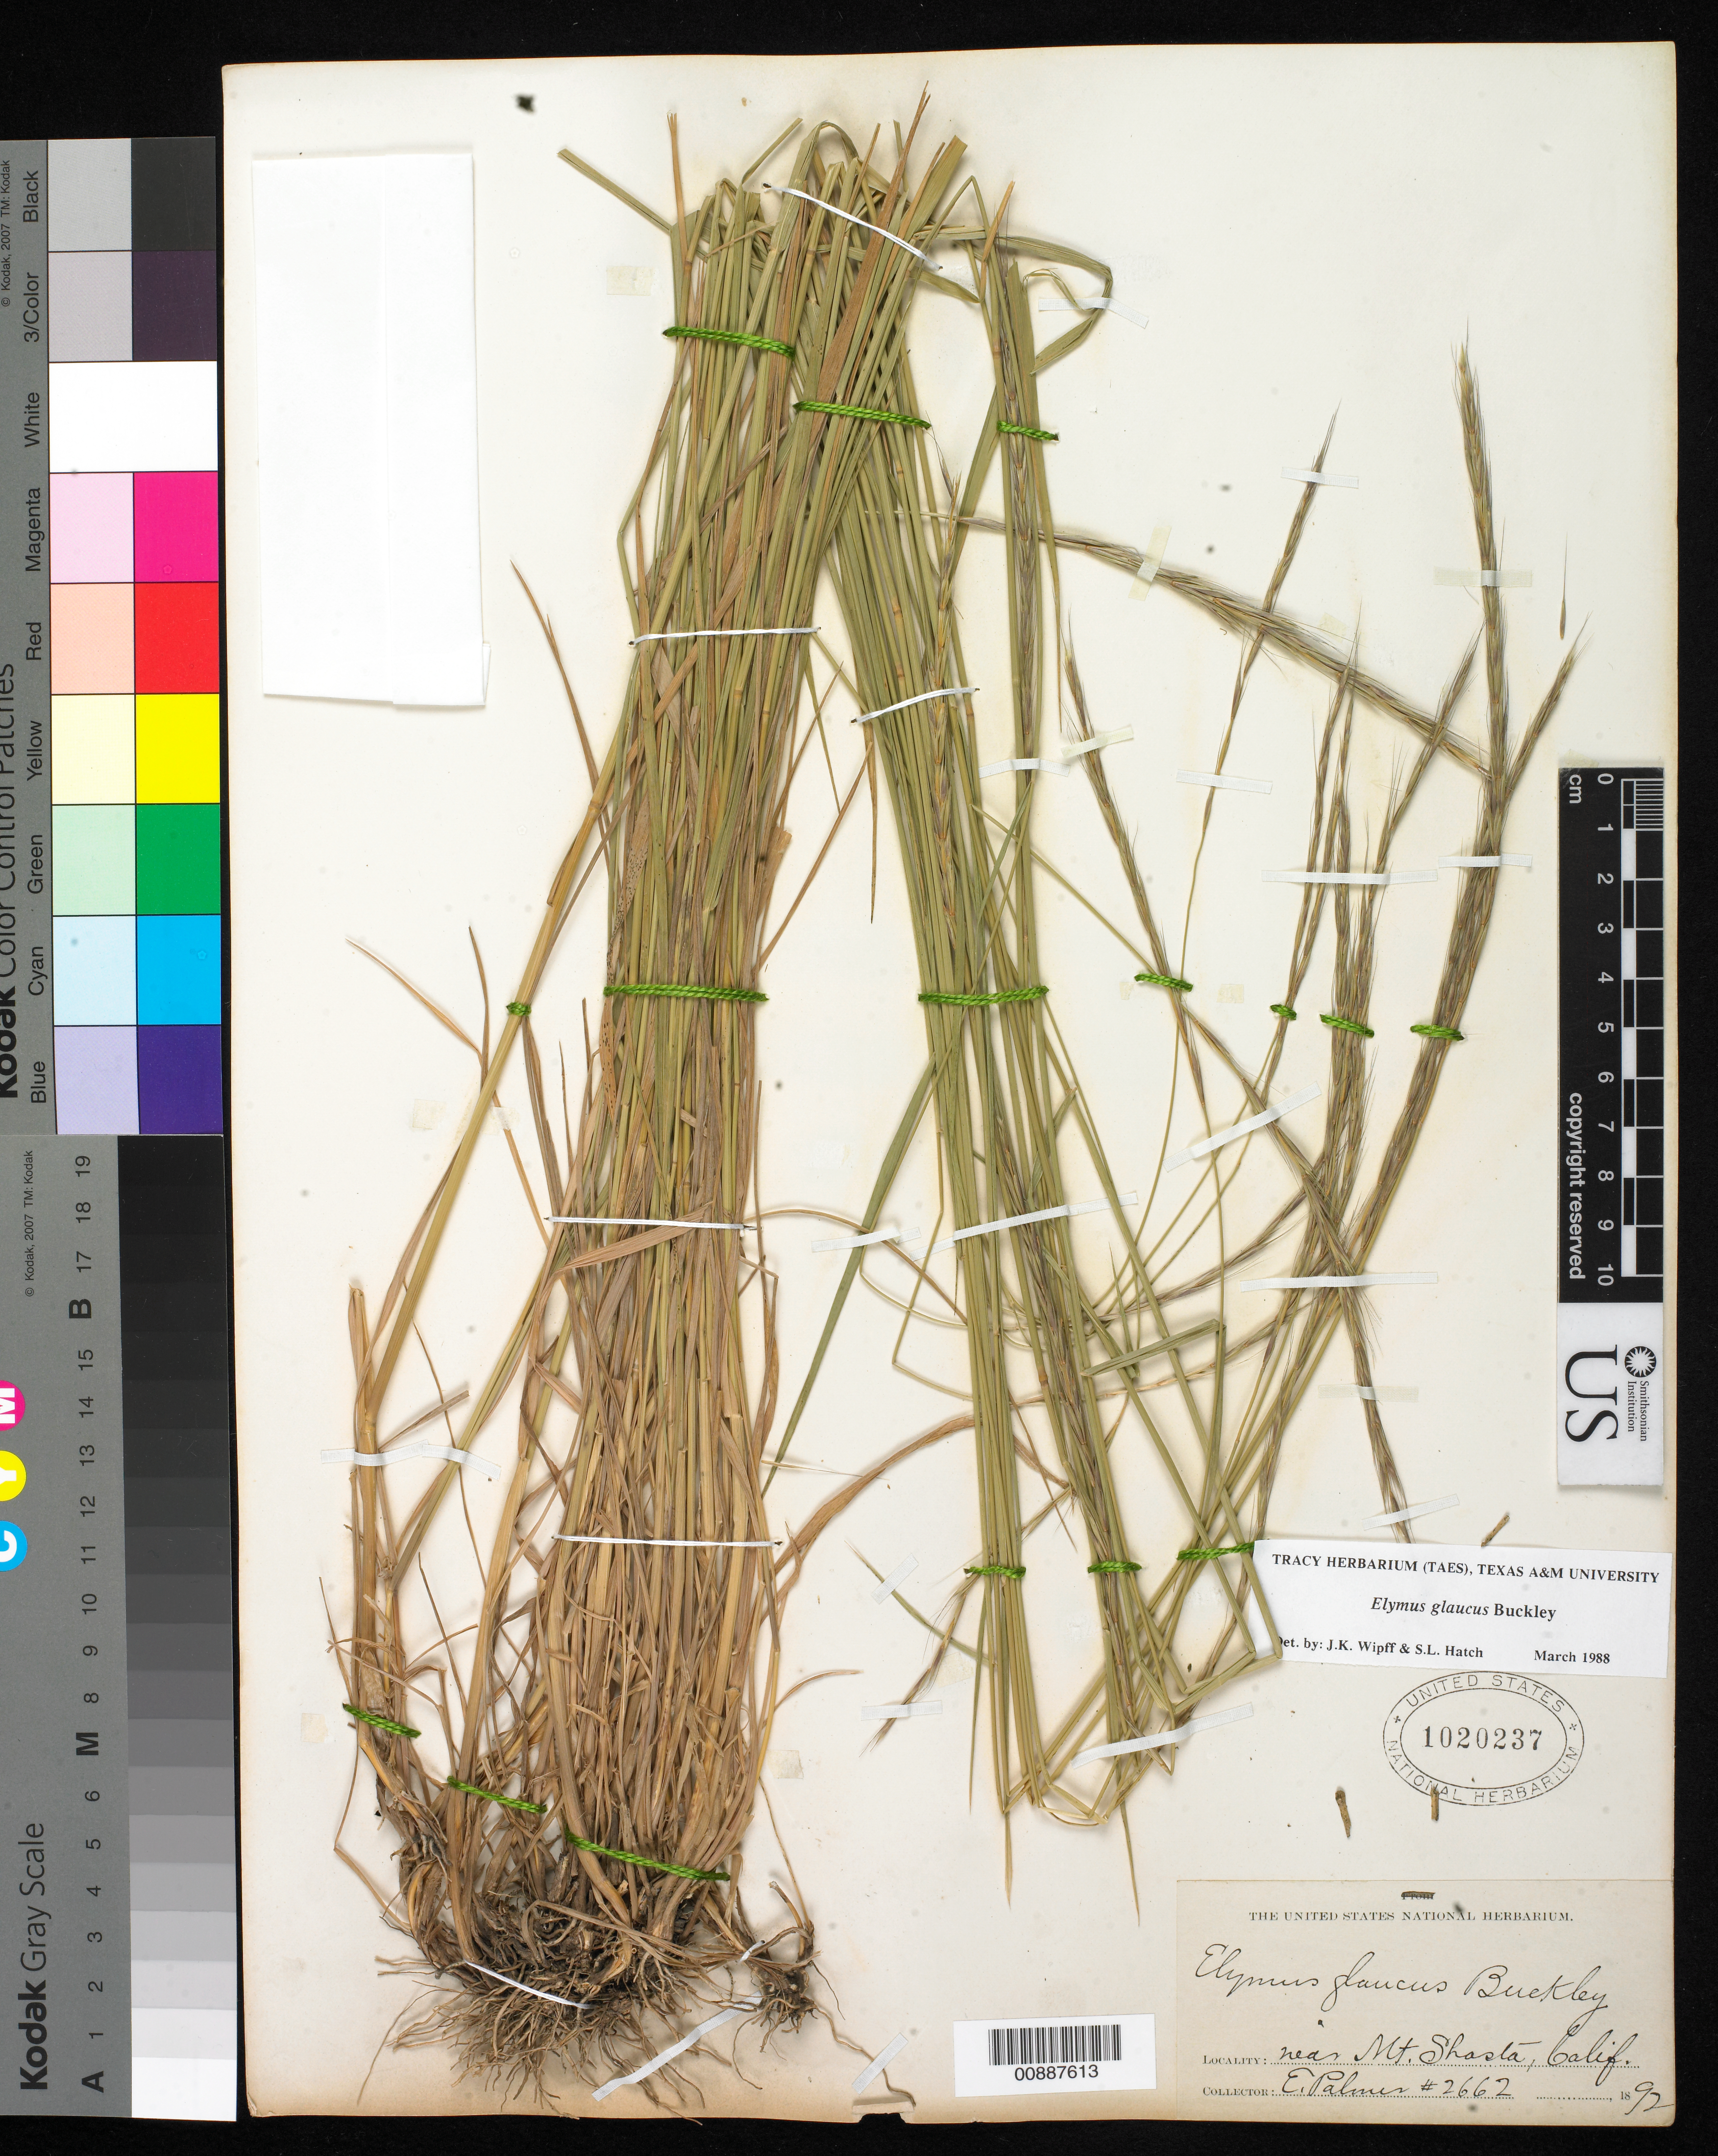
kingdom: Plantae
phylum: Tracheophyta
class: Liliopsida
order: Poales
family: Poaceae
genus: Elymus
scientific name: Elymus glaucus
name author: Buckley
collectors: E. Palmer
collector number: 2662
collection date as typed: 1892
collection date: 1892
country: United States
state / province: California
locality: Near Mt. Shasta, California.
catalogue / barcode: US 1020237